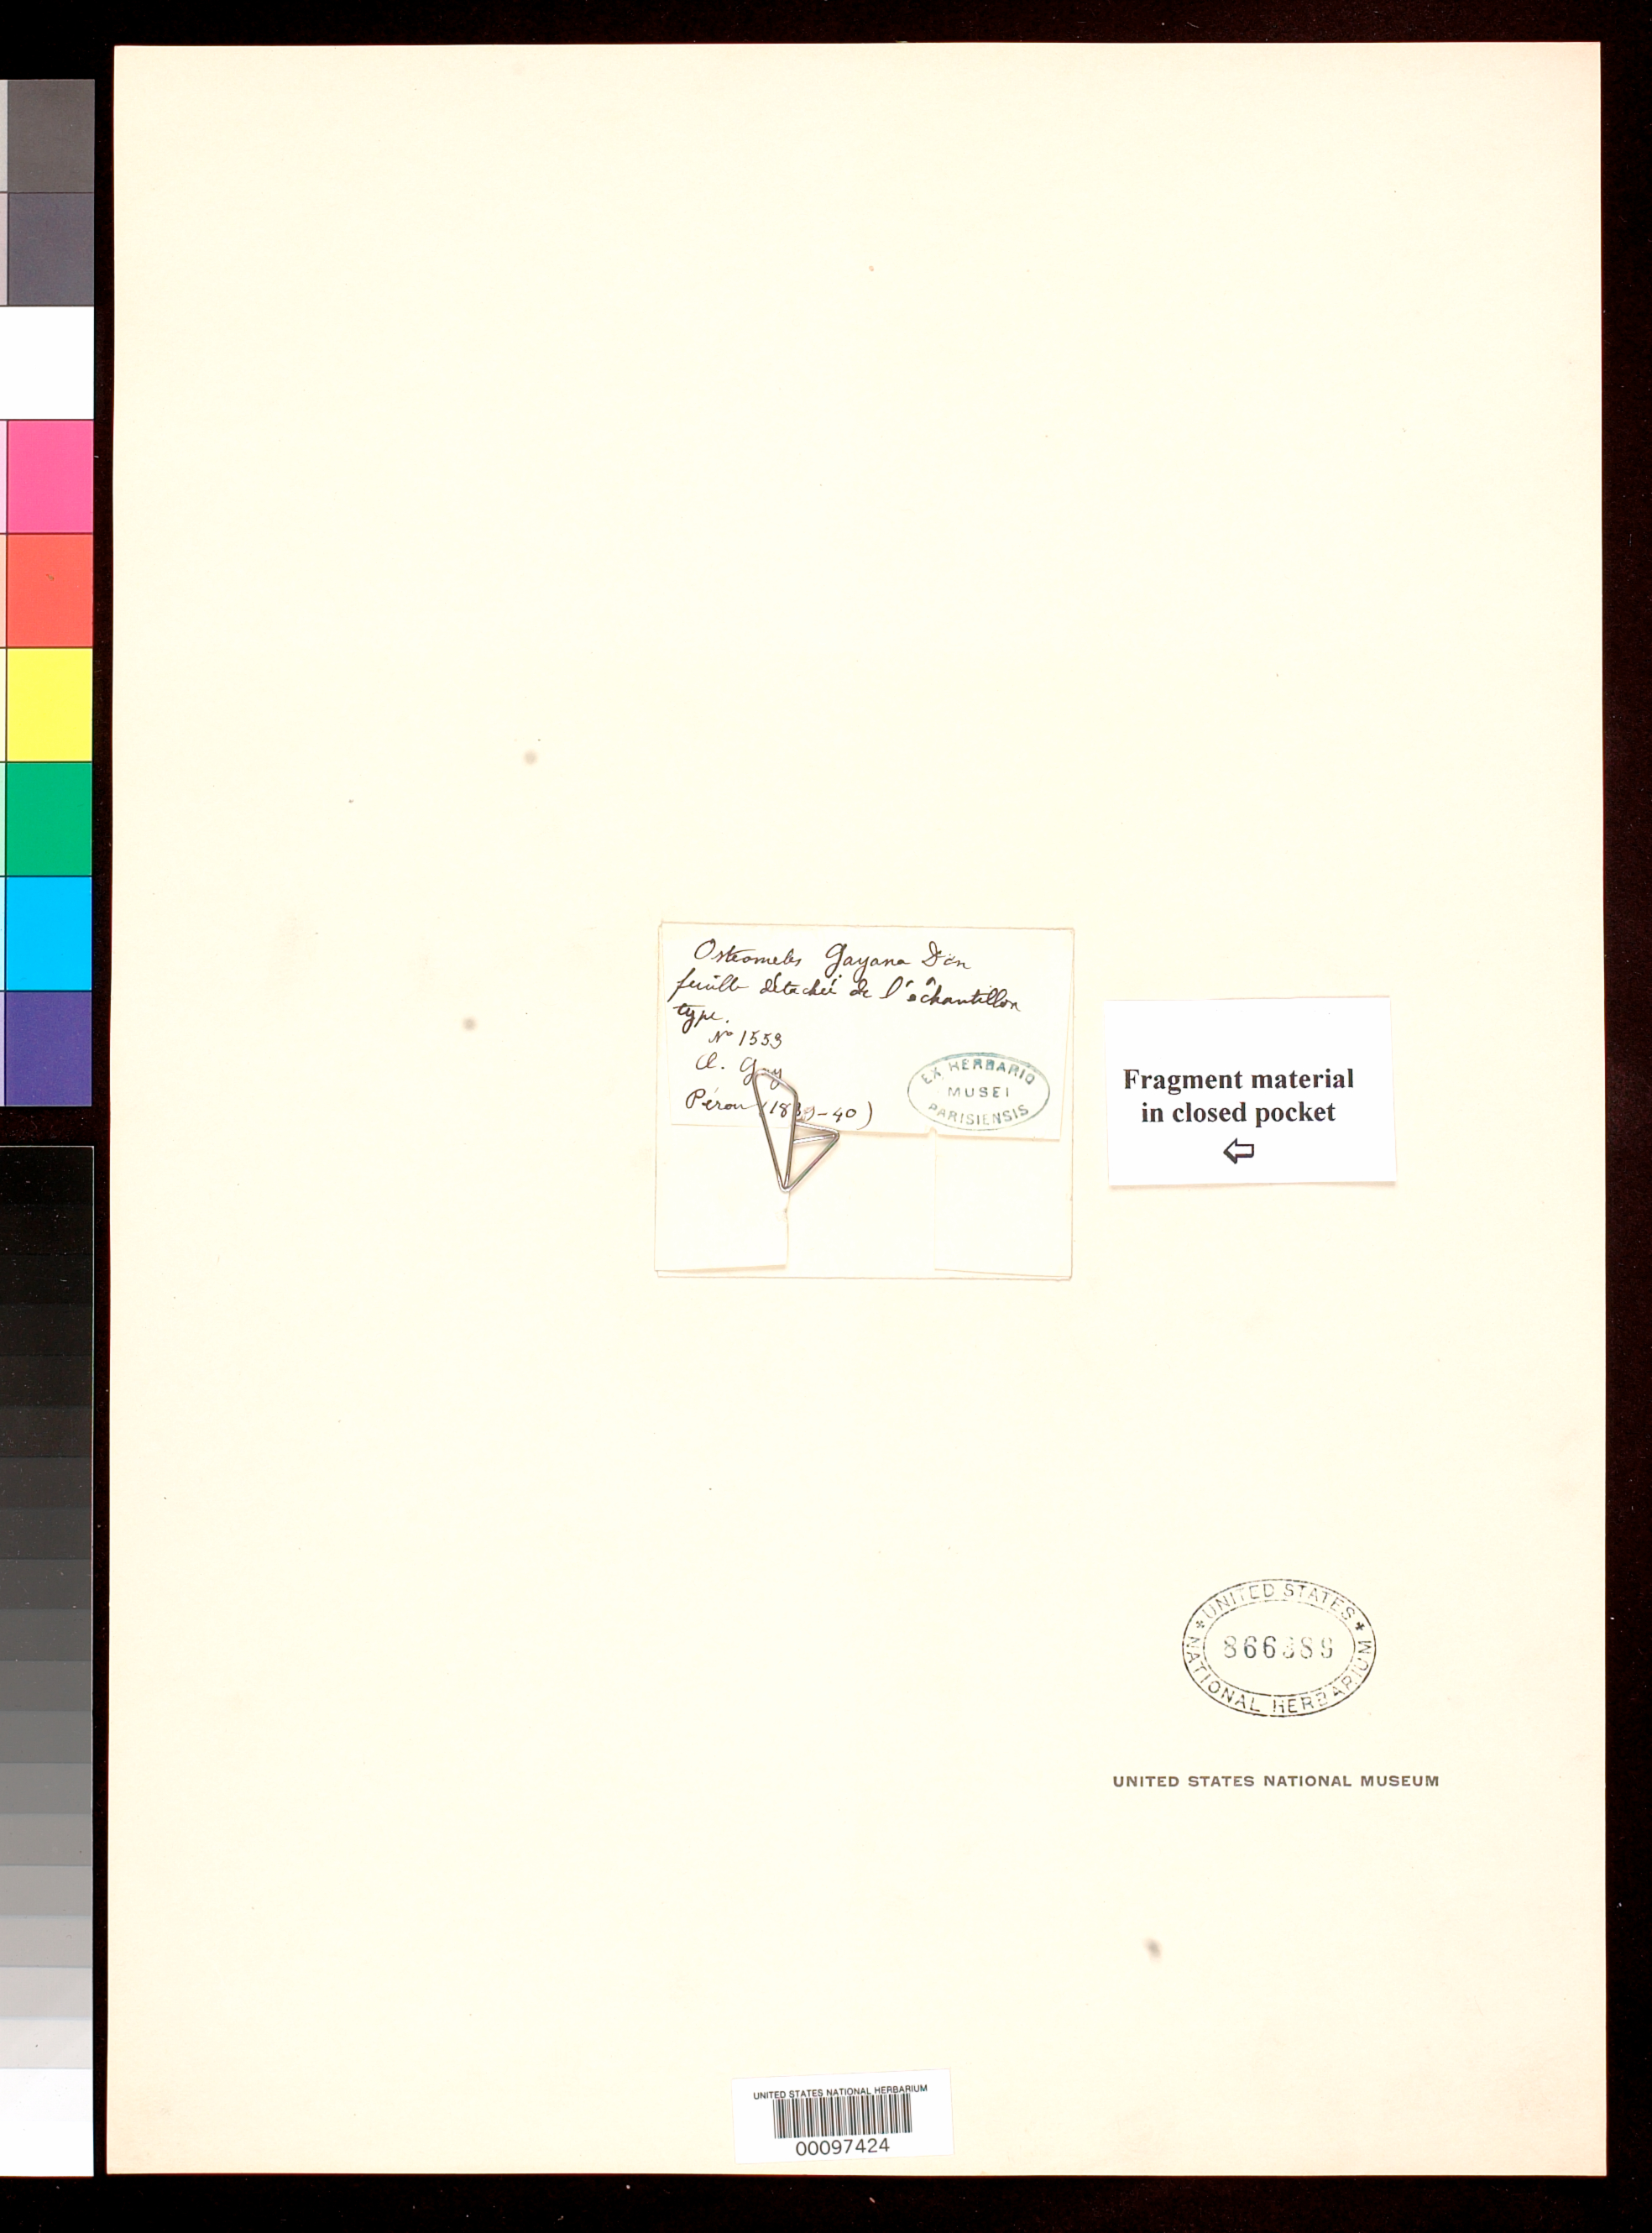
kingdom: Plantae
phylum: Tracheophyta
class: Magnoliopsida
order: Rosales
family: Rosaceae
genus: Osteomeles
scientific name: Osteomeles gayana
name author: Decne.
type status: Type Material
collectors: C. Gay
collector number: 1553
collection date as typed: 1839 to -- --- 1840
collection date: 1839/1840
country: Peru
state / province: Cusco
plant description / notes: Fragmentary material of type specimen ex herb. Paris.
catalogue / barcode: US 866889